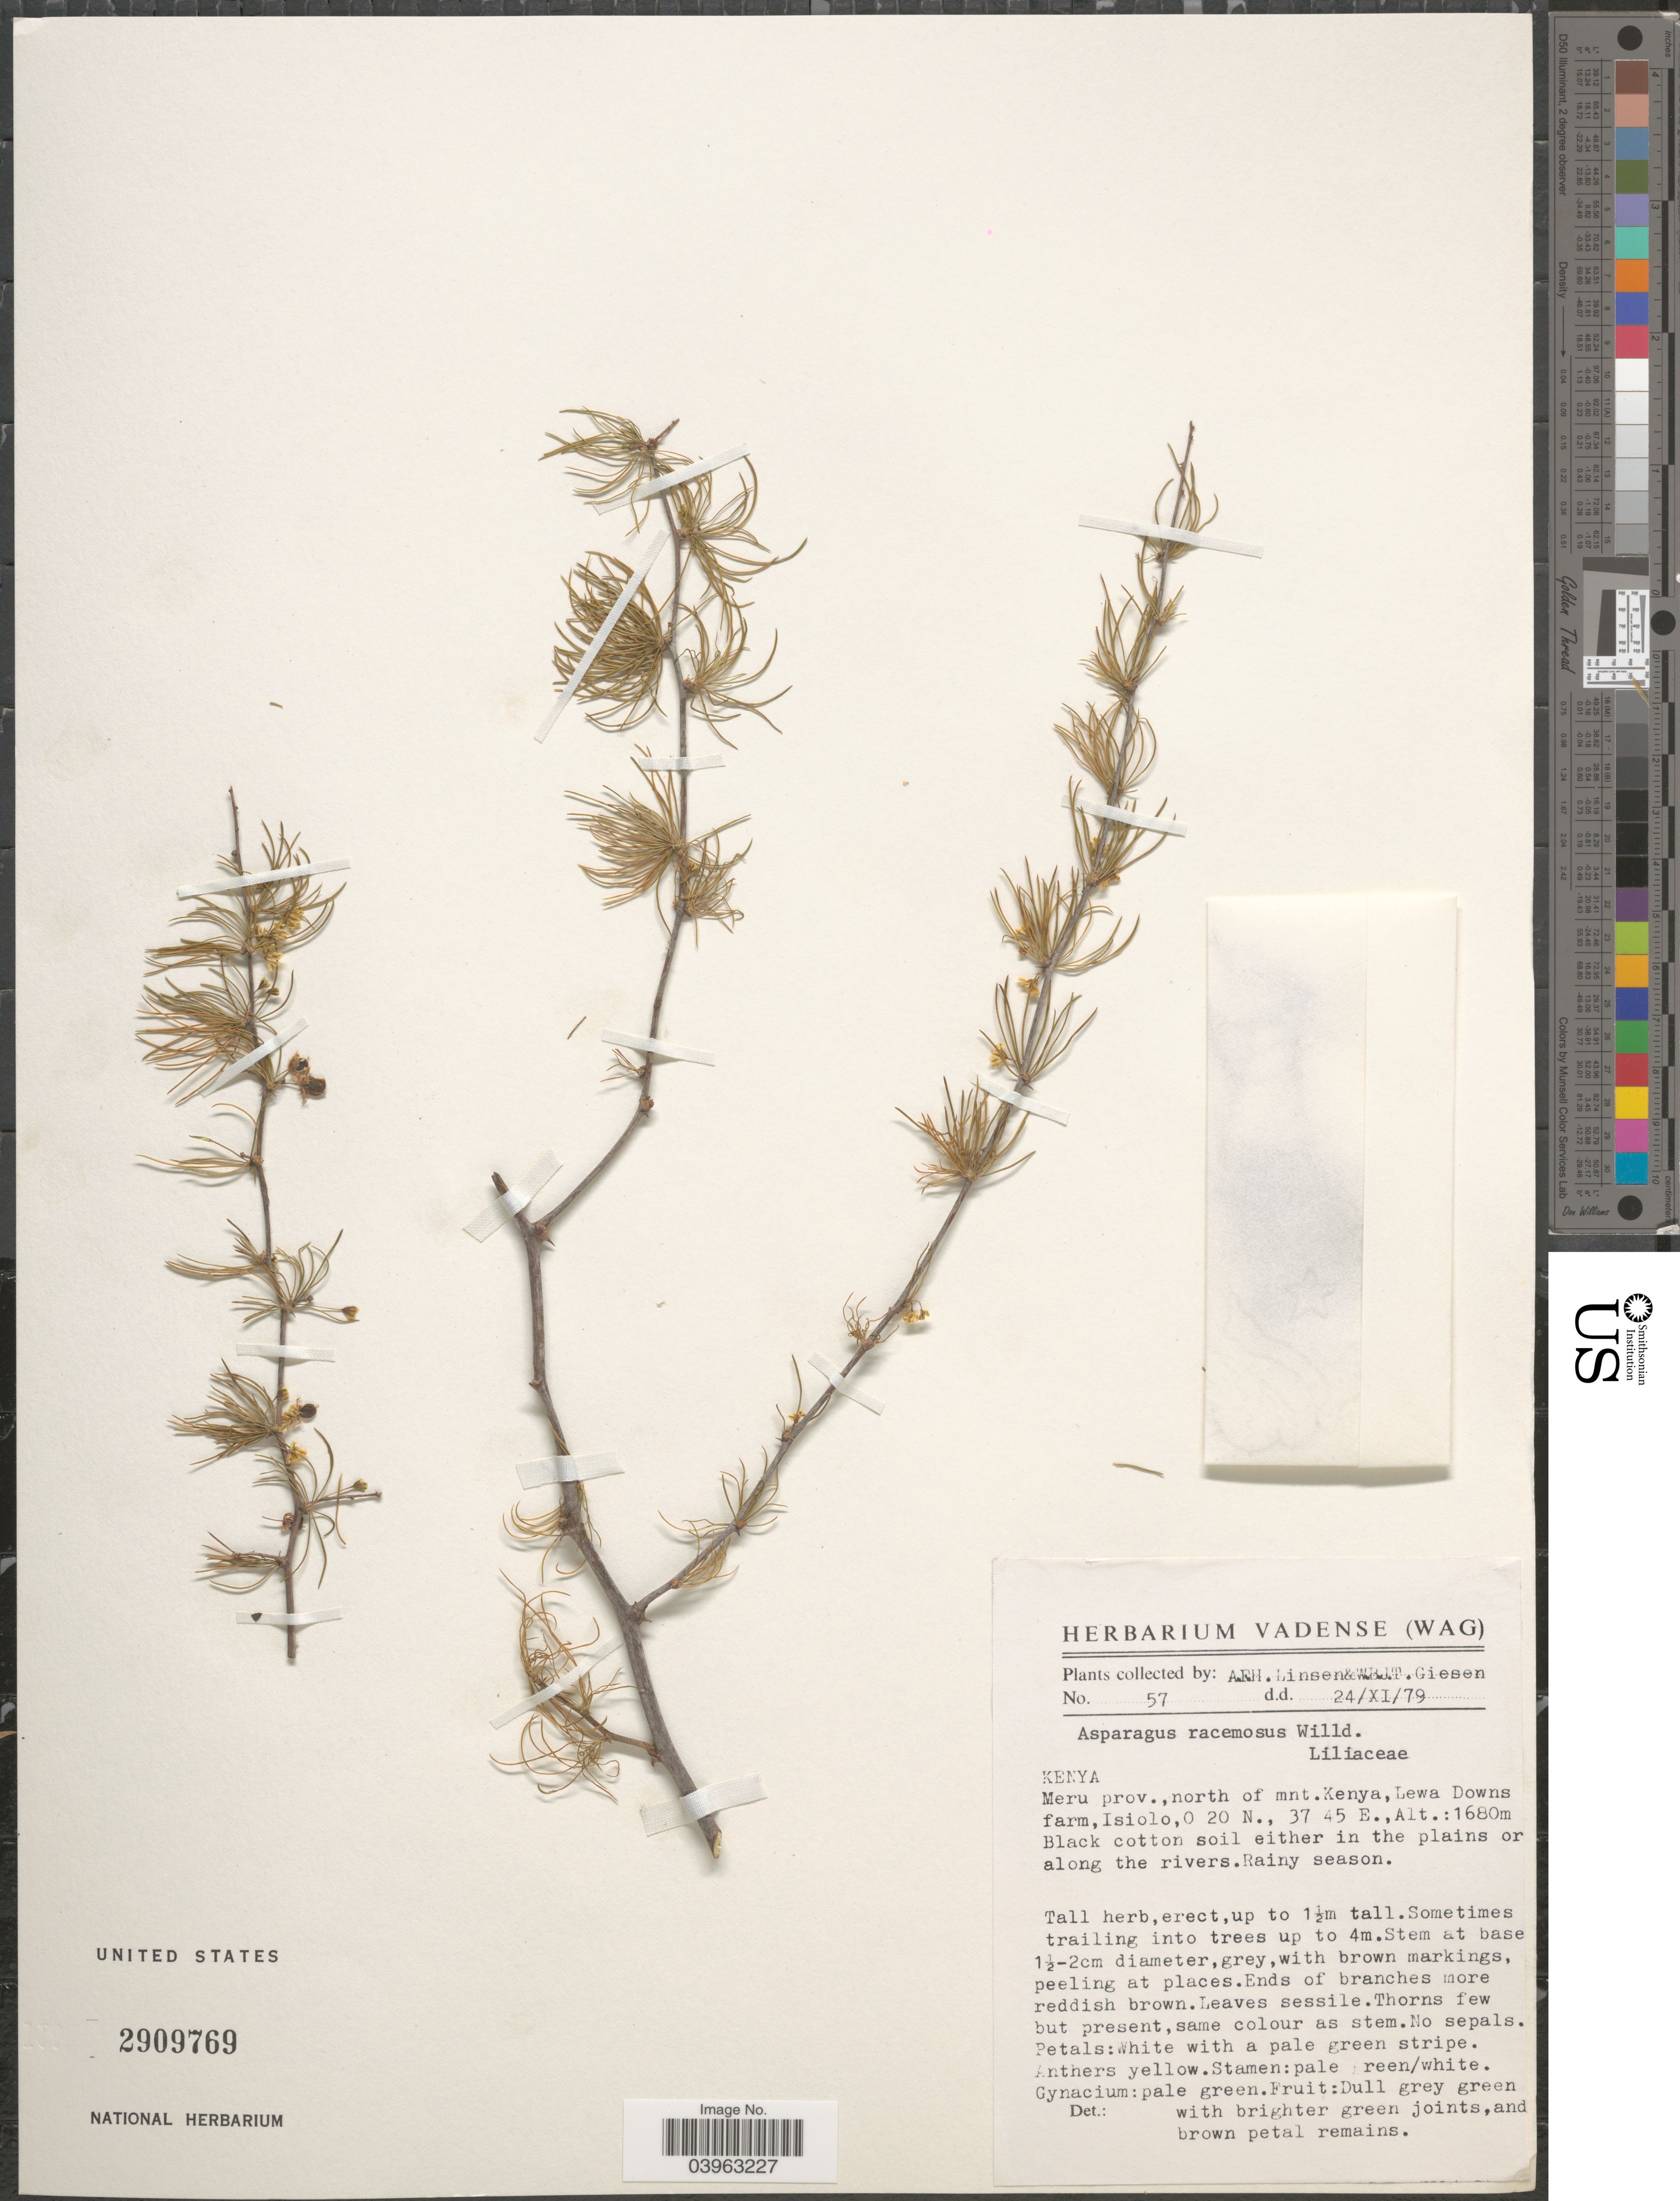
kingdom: Plantae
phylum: Tracheophyta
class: Liliopsida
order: Asparagales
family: Asparagaceae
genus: Asparagus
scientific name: Asparagus racemosus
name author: Willd.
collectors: A. Linsen & W. Giesen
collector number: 57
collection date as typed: Transcribed d/m/y: 24/11/79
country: Kenya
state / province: Meru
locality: North of mnt. Kenya, Lewa Downs farm, Isiolo.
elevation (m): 1680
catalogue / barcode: US 2909769